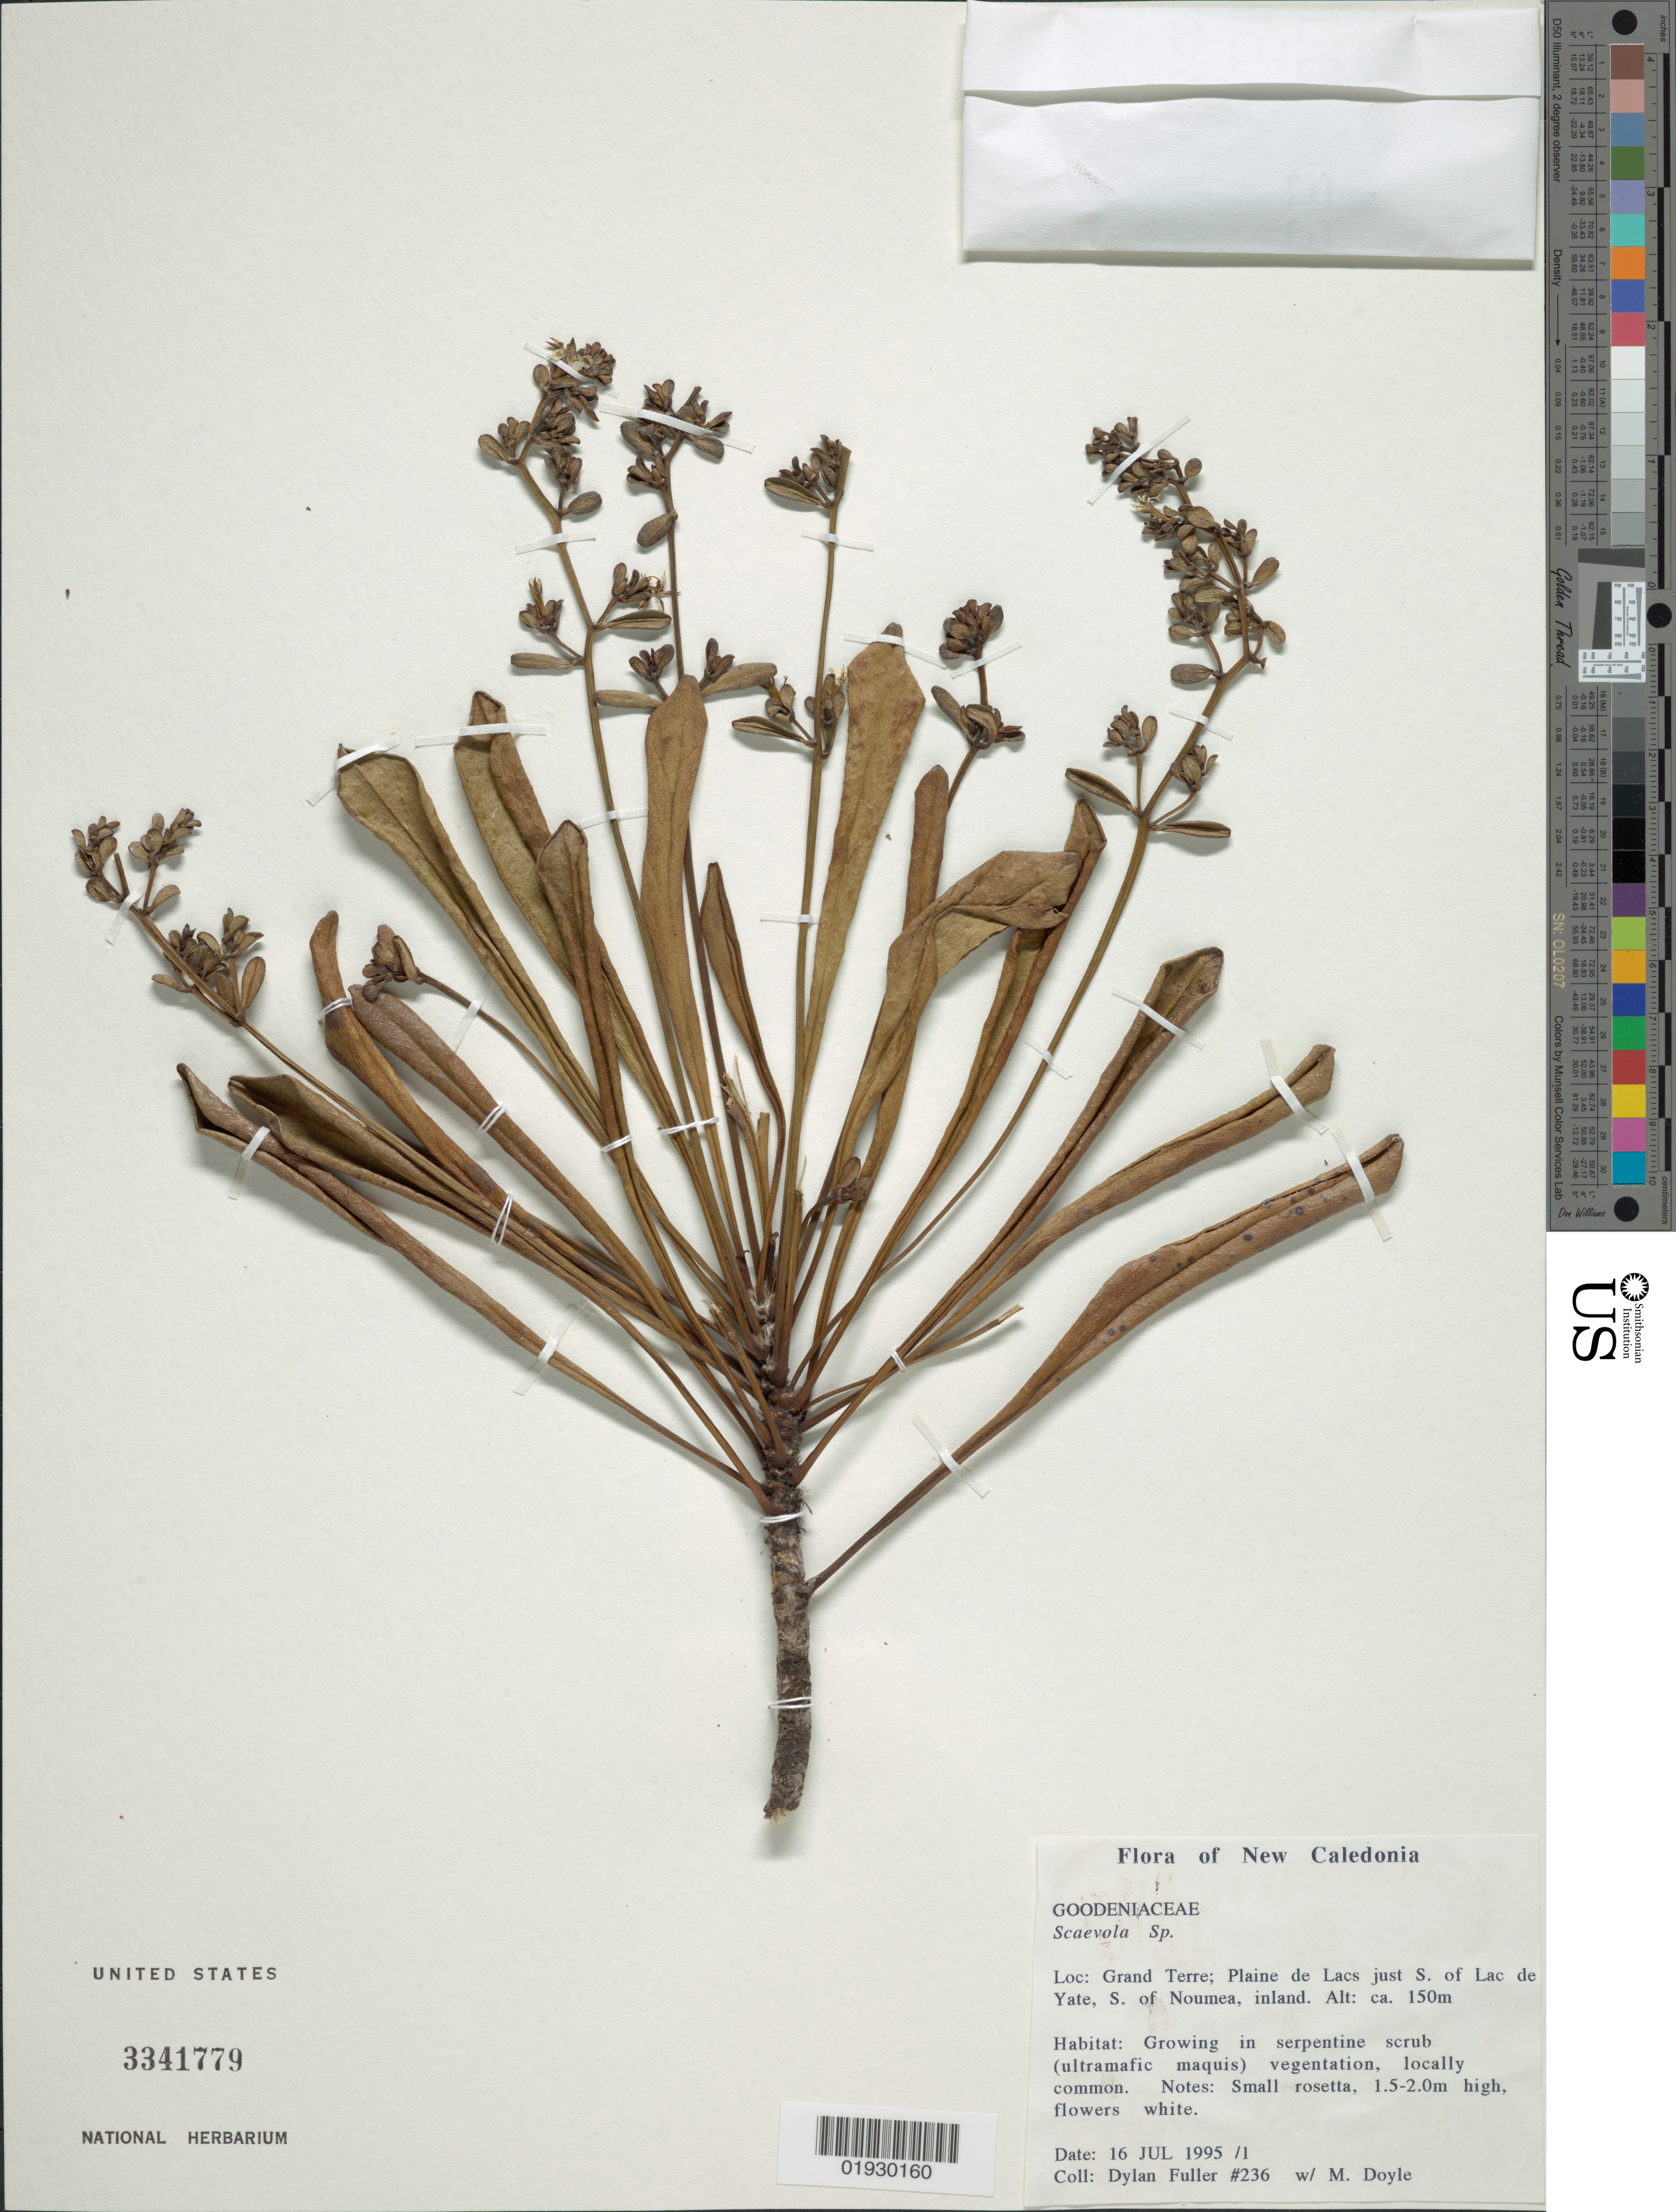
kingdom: Plantae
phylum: Tracheophyta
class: Magnoliopsida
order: Asterales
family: Goodeniaceae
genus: Scaevola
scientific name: Scaevola sp.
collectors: D. X. Fuller & M. Doyle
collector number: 236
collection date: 1995-07-16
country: New Caledonia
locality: Grand Terre; Plaine de Lacs just S. of Lac de Yate, S. of Noumea, inland.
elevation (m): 150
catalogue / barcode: US 3341779